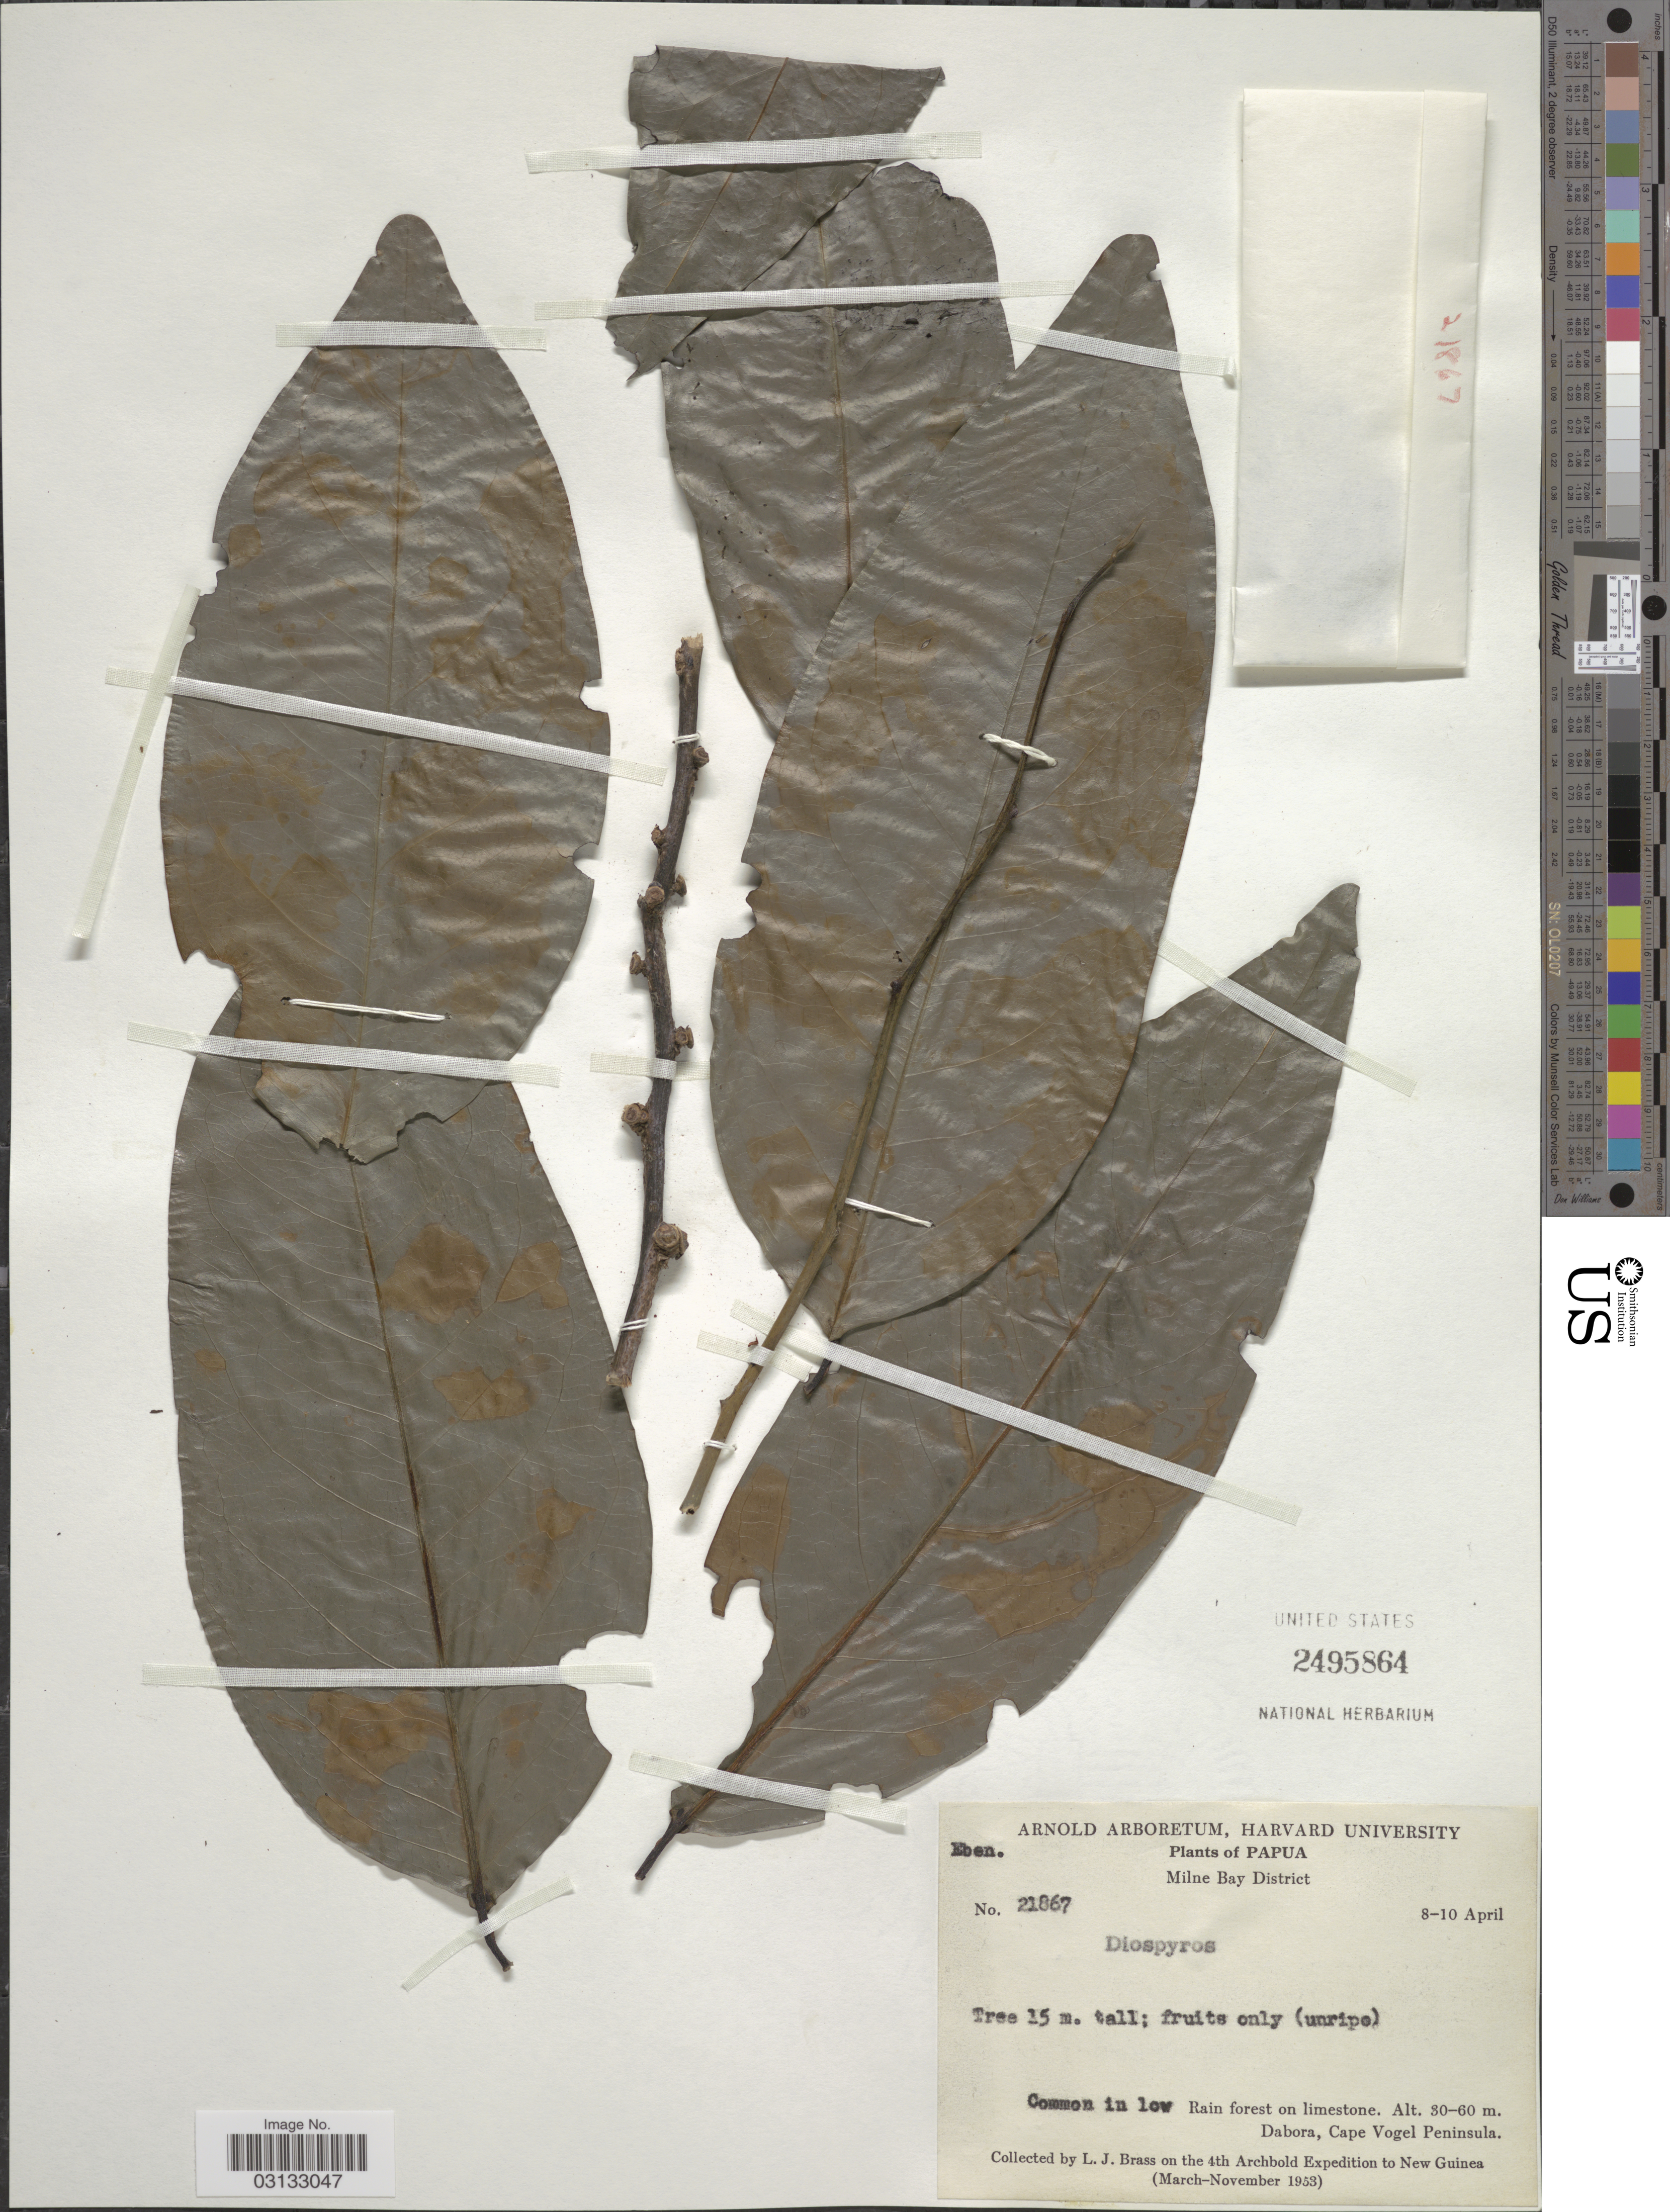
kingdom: Plantae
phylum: Tracheophyta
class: Magnoliopsida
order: Ericales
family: Ebenaceae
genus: Diospyros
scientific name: Diospyros sp.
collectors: L. J. Brass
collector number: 21867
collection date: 1953-04-08/1953-04-10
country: Papua New Guinea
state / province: Milne Bay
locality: Papua, Milne Bay District, Rain forest on limestone, Dabora, Cape Vogel Peninsula, New Guinea.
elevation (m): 30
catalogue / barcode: US 2495864